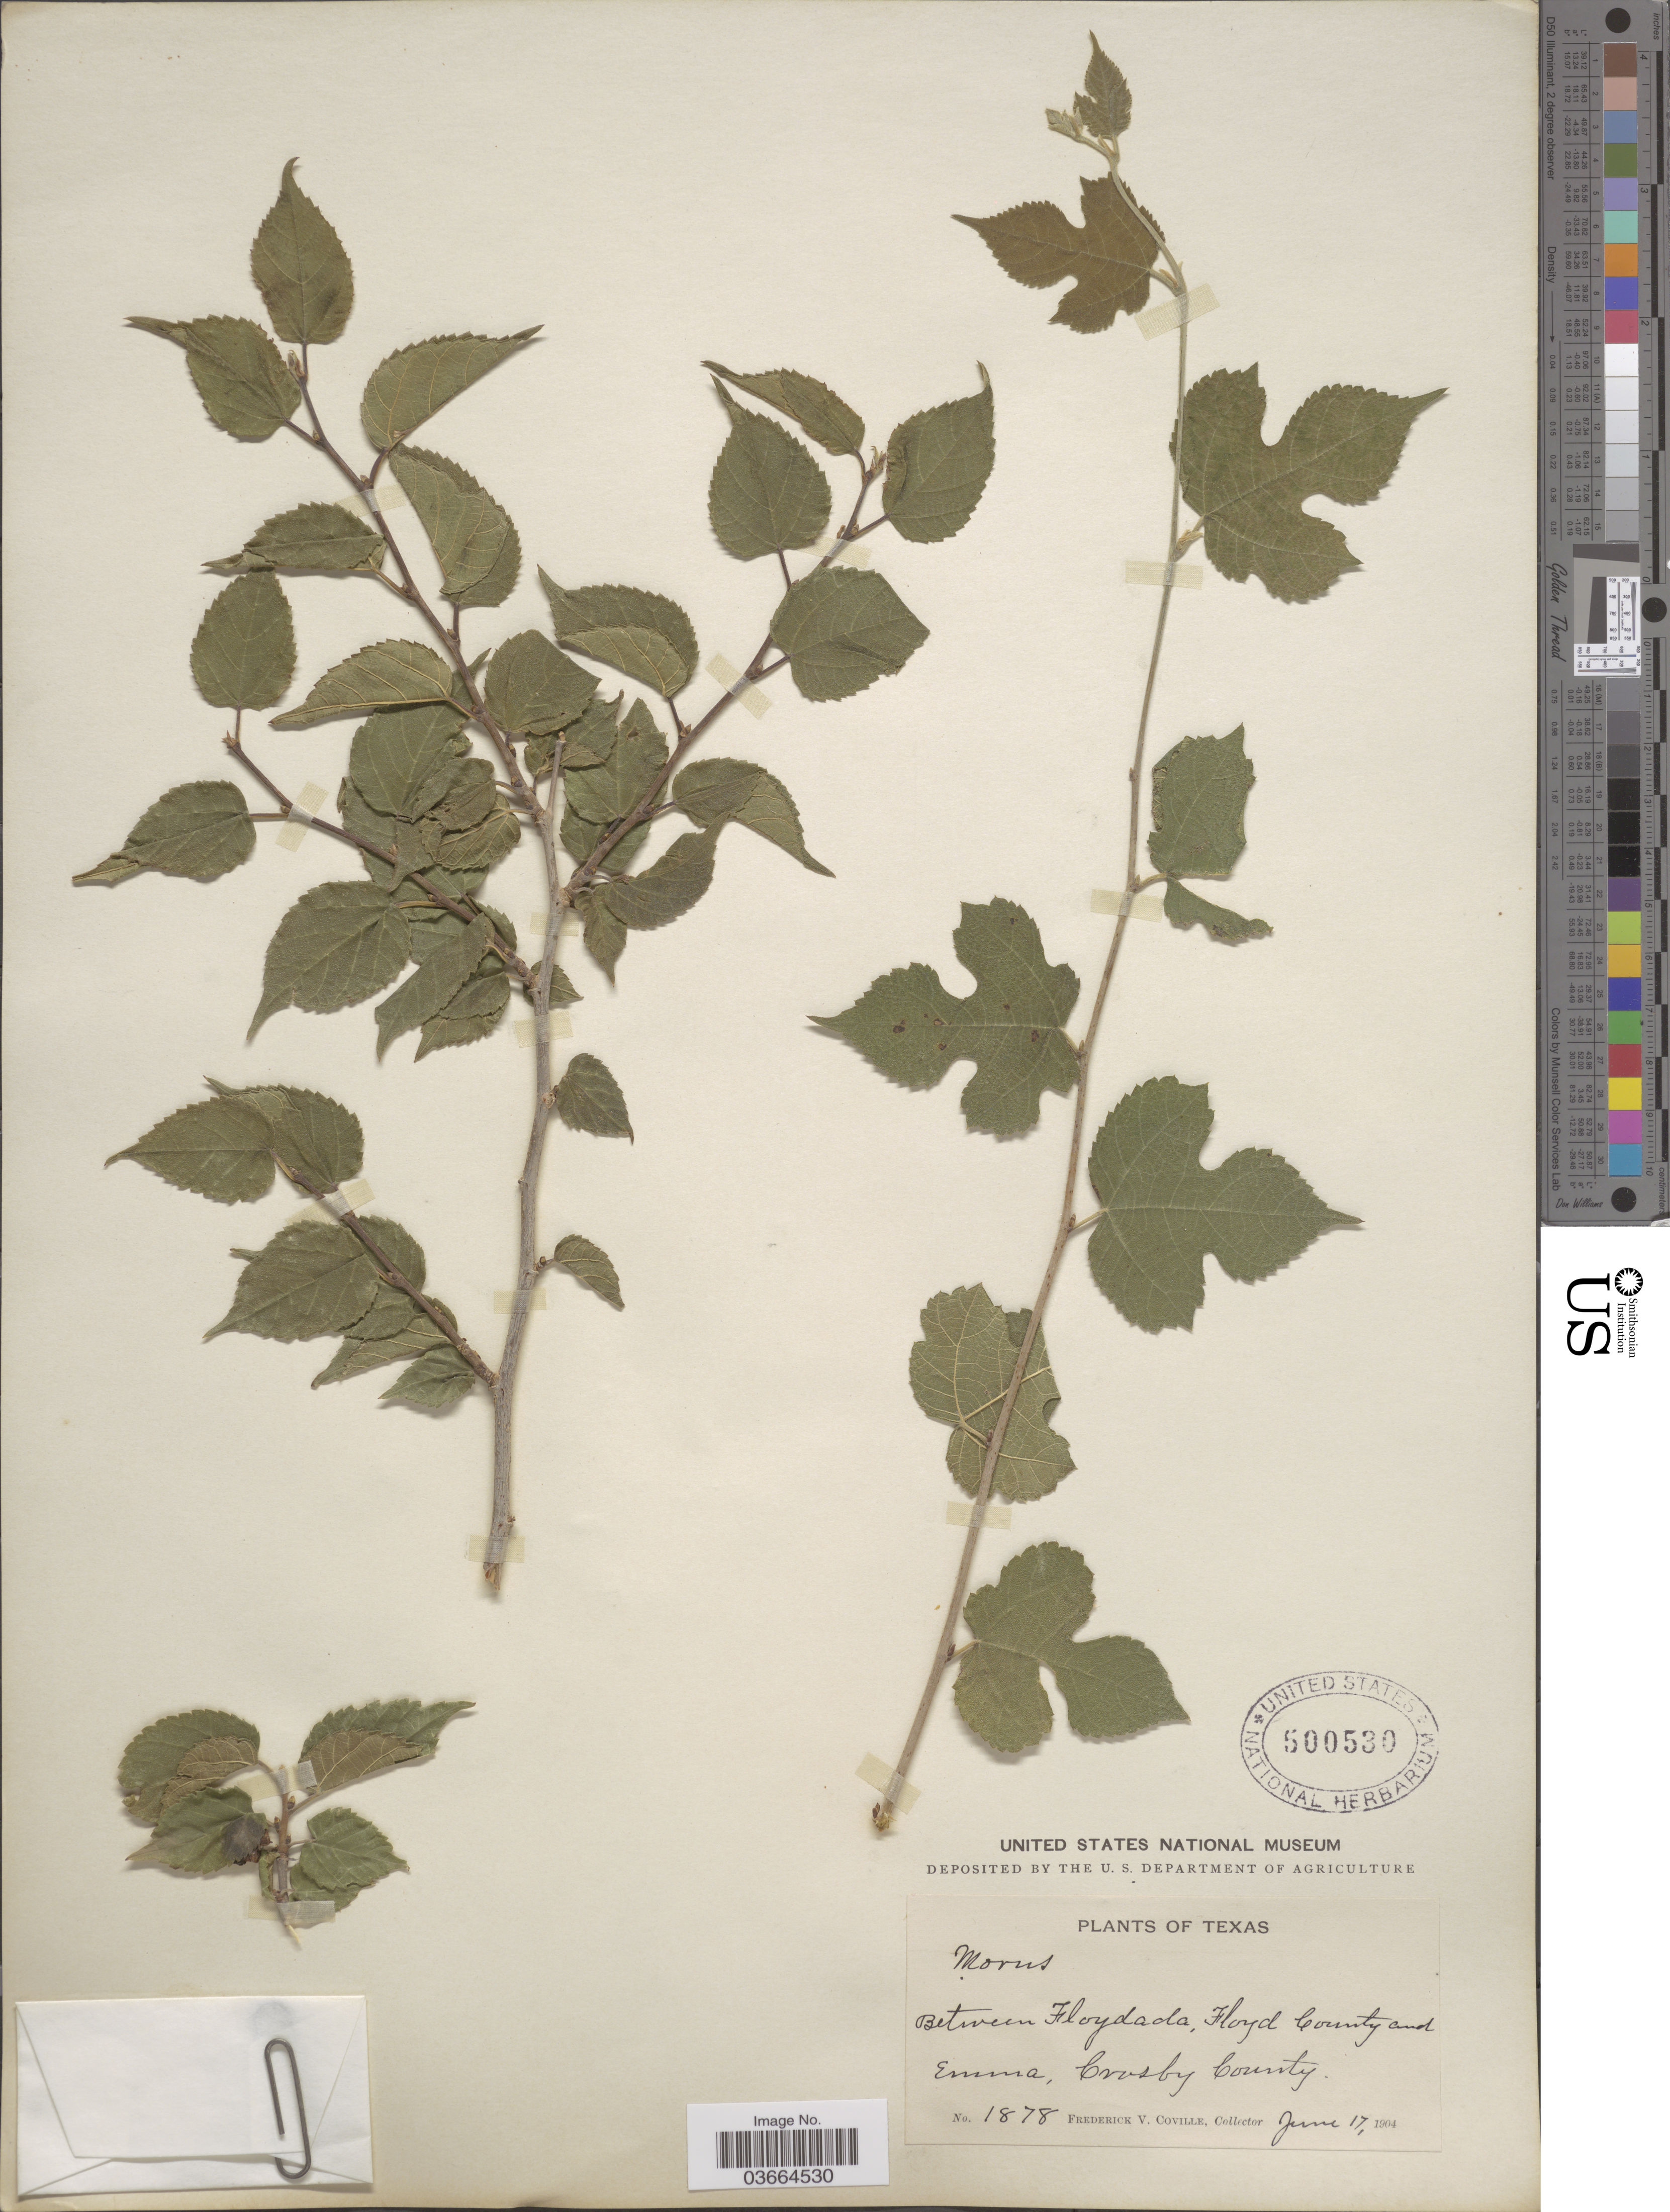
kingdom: Plantae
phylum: Tracheophyta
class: Magnoliopsida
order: Rosales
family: Moraceae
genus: Morus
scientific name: Morus microphylla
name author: Buckley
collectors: F. V. Coville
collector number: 1878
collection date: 1904-06-17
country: United States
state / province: Texas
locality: Between Floydada, Floyd County and Emma, Crosby County.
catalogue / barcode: US 500530